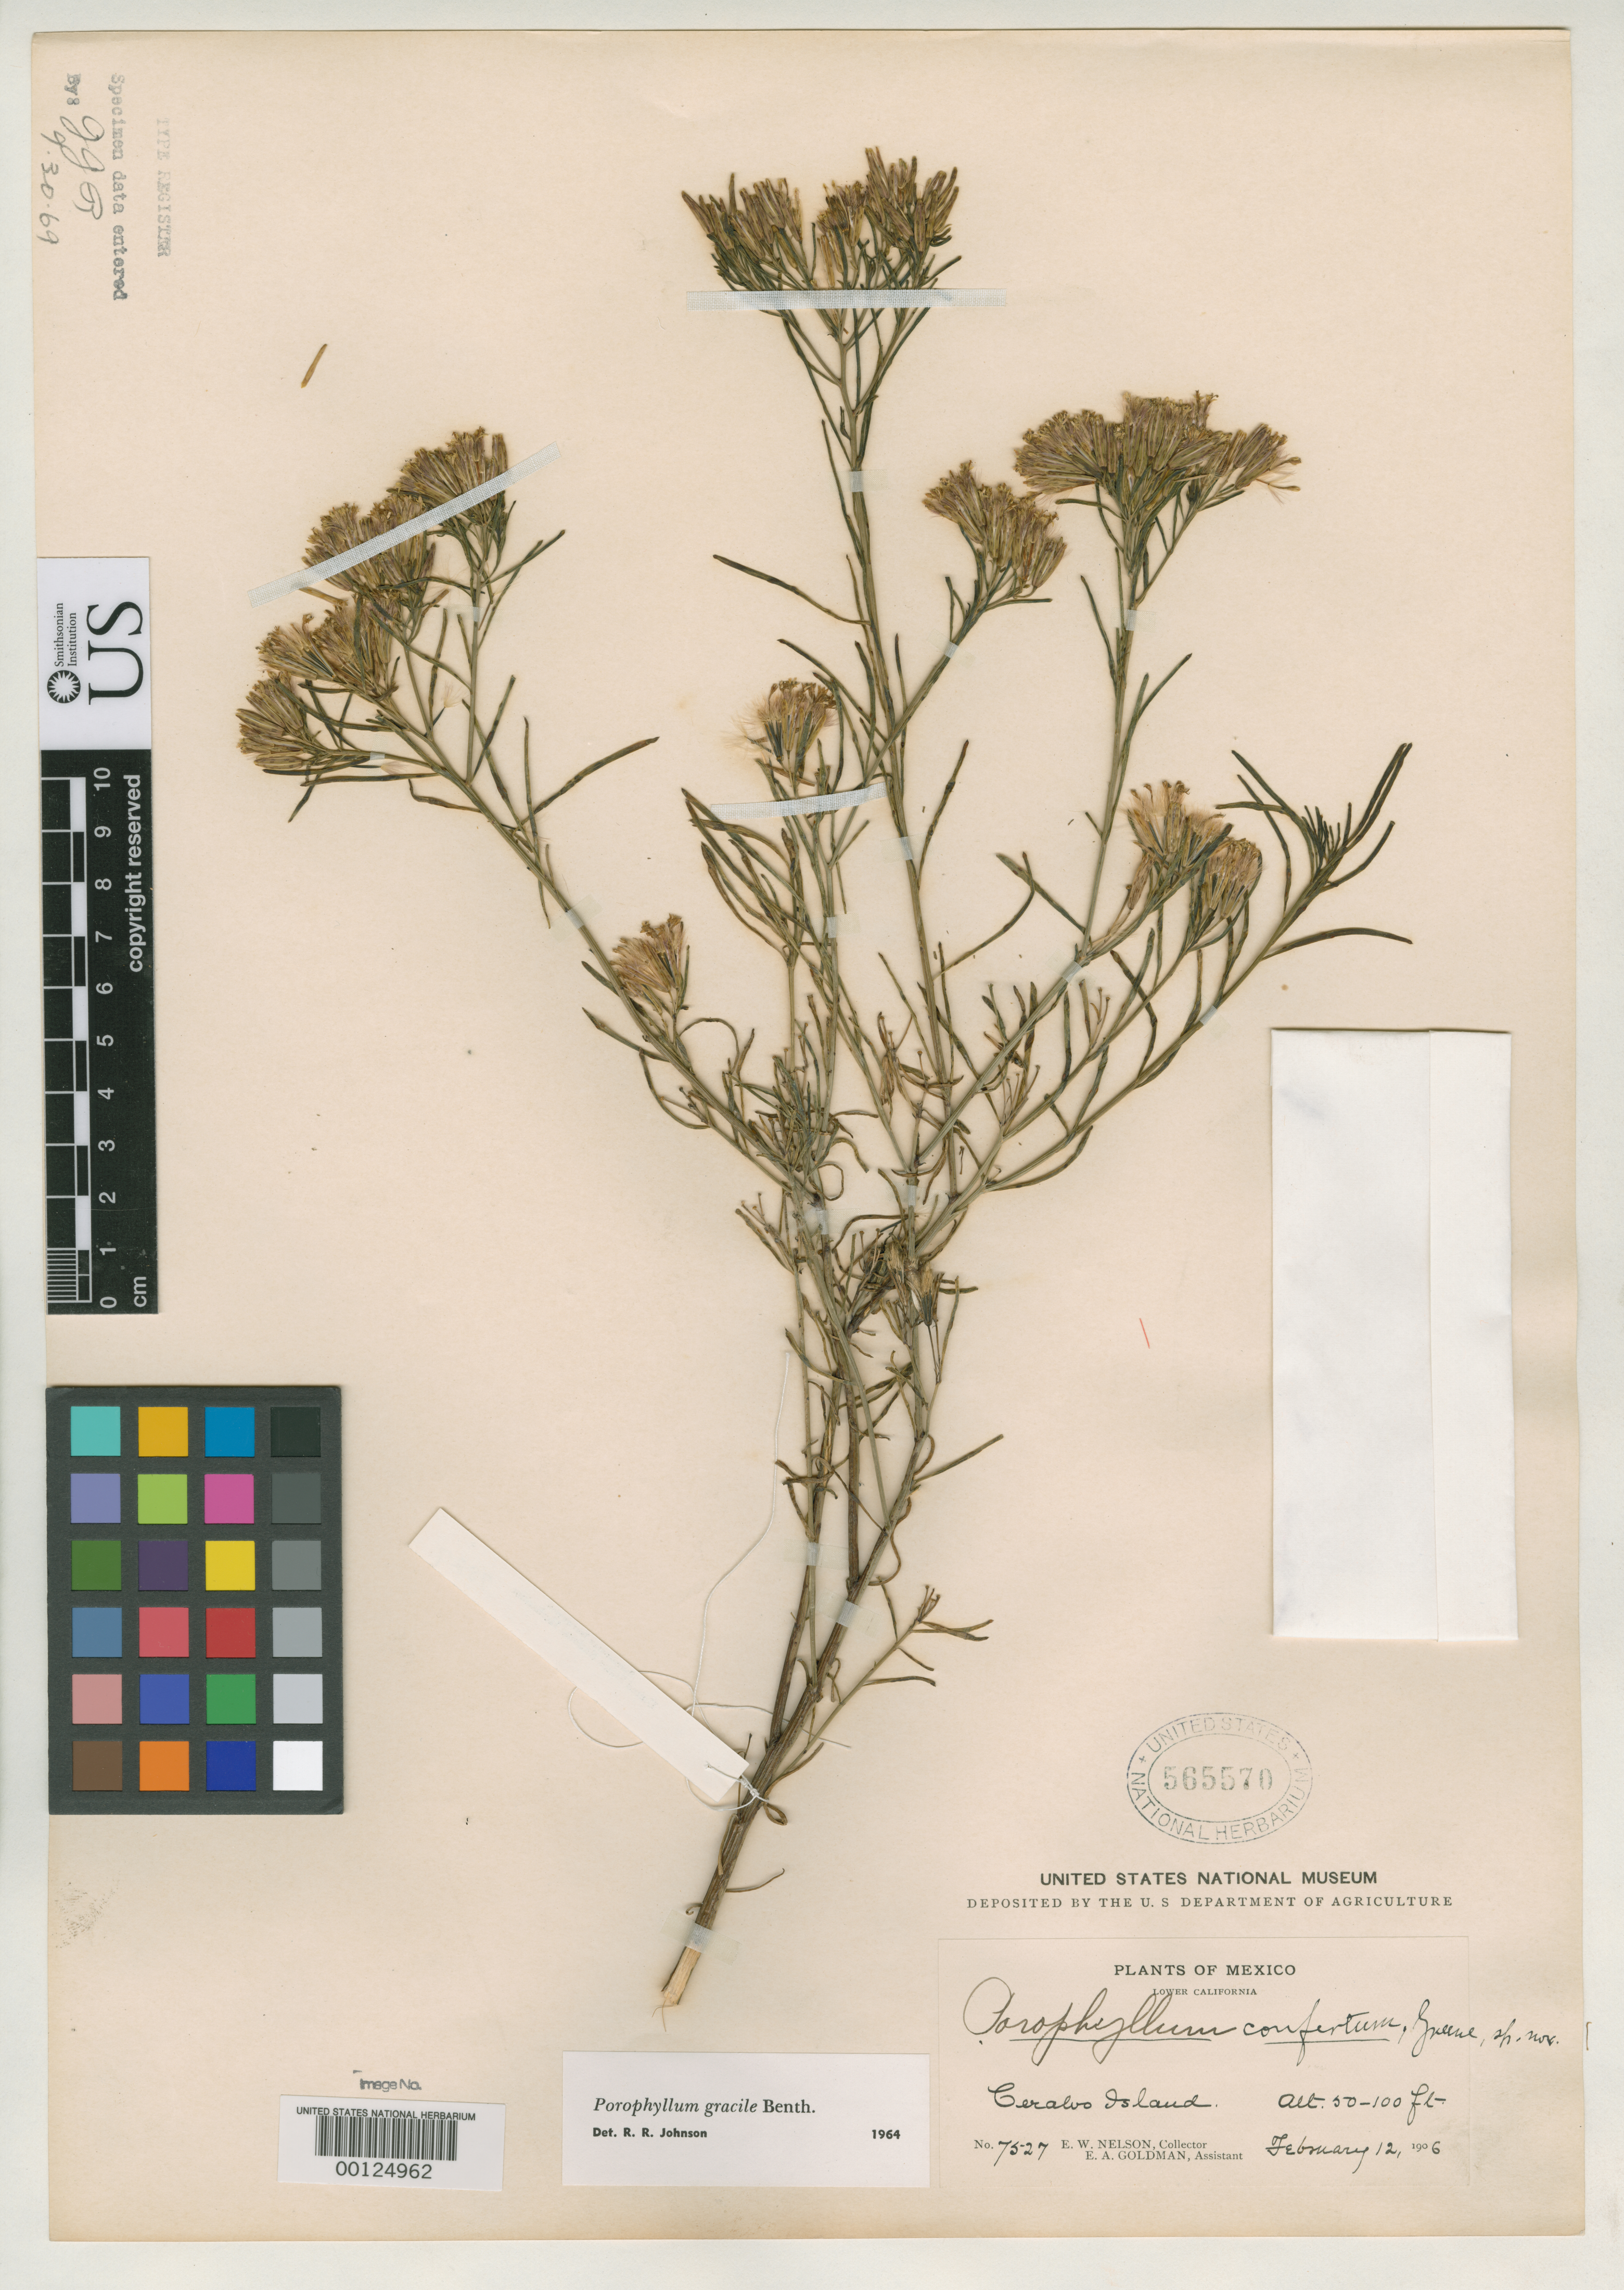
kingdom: Plantae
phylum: Tracheophyta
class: Magnoliopsida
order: Asterales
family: Asteraceae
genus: Porophyllum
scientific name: Porophyllum confertum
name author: Greene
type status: Holotype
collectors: E. W. Nelson & E. A. Goldman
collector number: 7527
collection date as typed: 12 Feb 1906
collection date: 1906-02-12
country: Mexico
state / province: Baja California Sur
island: Ceralvo Island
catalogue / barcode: US 565570